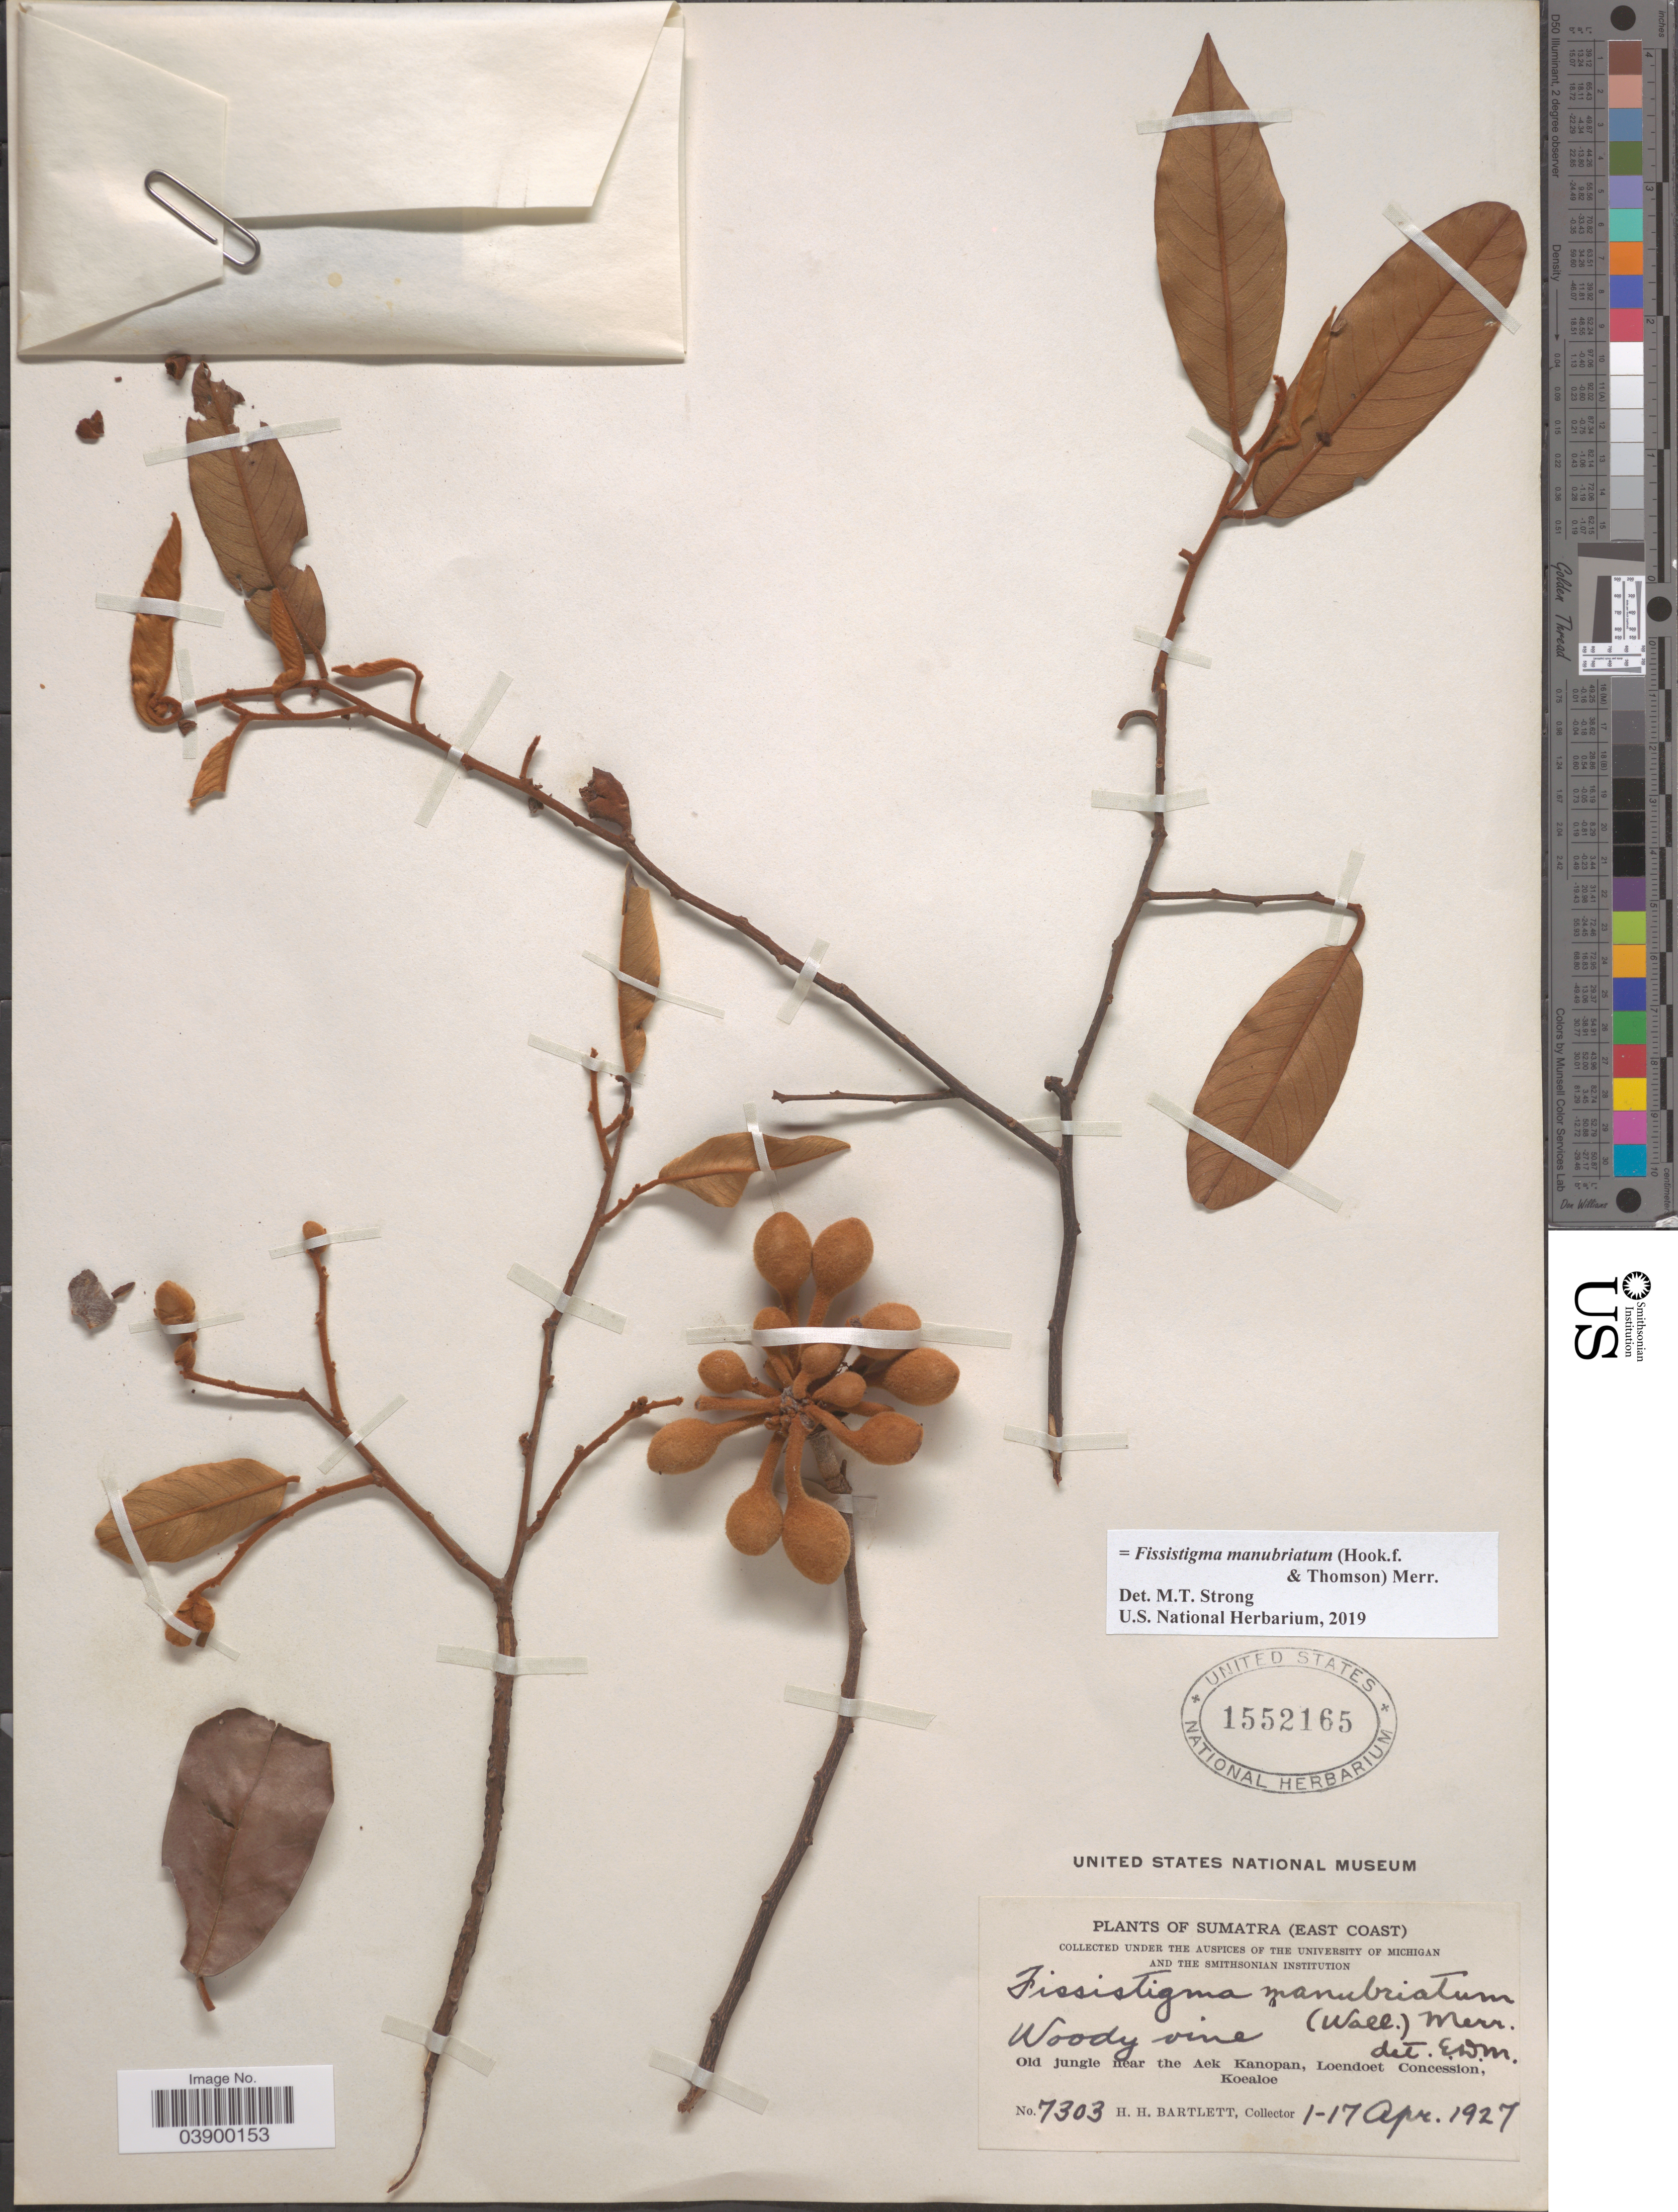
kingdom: Plantae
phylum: Tracheophyta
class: Magnoliopsida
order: Magnoliales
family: Annonaceae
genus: Fissistigma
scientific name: Fissistigma manubriatum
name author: (Hook. f. & Thomson) Merr.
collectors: H. H. Bartlett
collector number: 7303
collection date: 1927-04-01/1927-04-17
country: Indonesia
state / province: Sumatra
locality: Sumatra (East Coast). Old jungle near the Aek Kanopan, Loendoet Concession, Koealoe.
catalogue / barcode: US 1552165